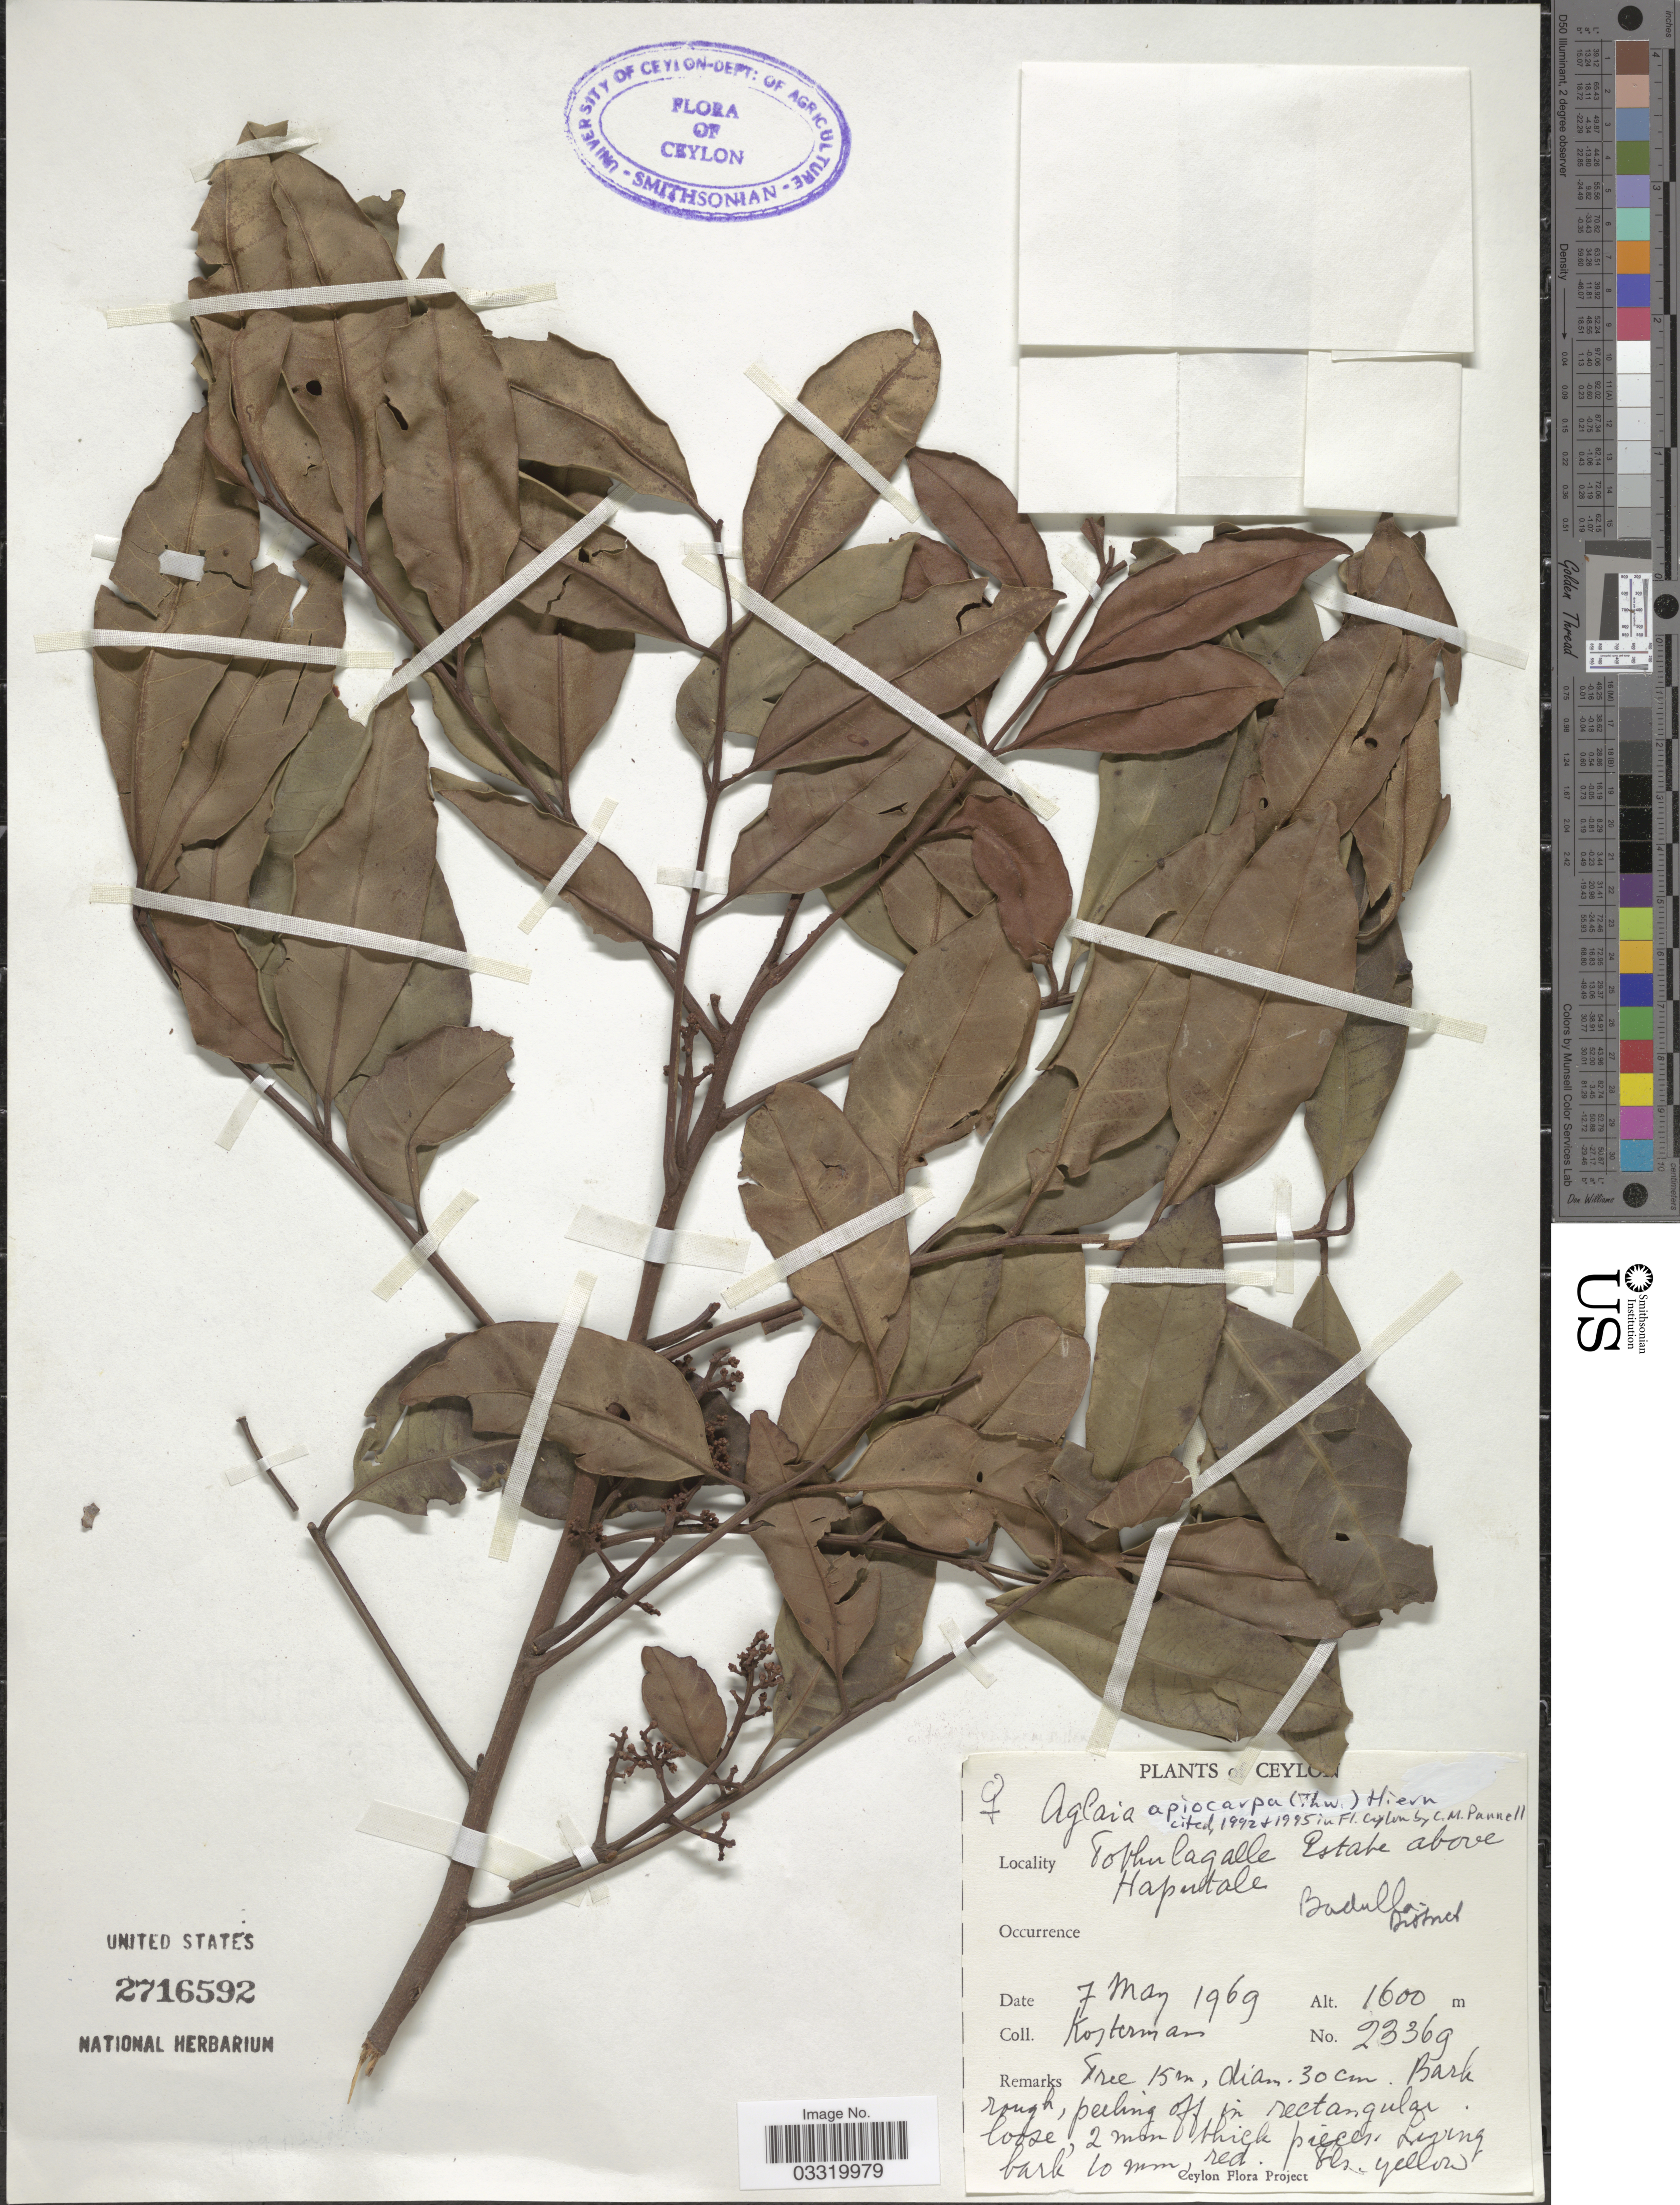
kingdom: Plantae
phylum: Tracheophyta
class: Magnoliopsida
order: Sapindales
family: Meliaceae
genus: Aglaia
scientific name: Aglaia apiocarpa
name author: Hiern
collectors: Kostermans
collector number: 23369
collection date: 1969-05-07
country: Sri Lanka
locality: Ceylon. Sobhulagalle [interpreted] Estate above Haputale. Badulla dismet [interpreted].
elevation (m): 1600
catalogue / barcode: US 2716592